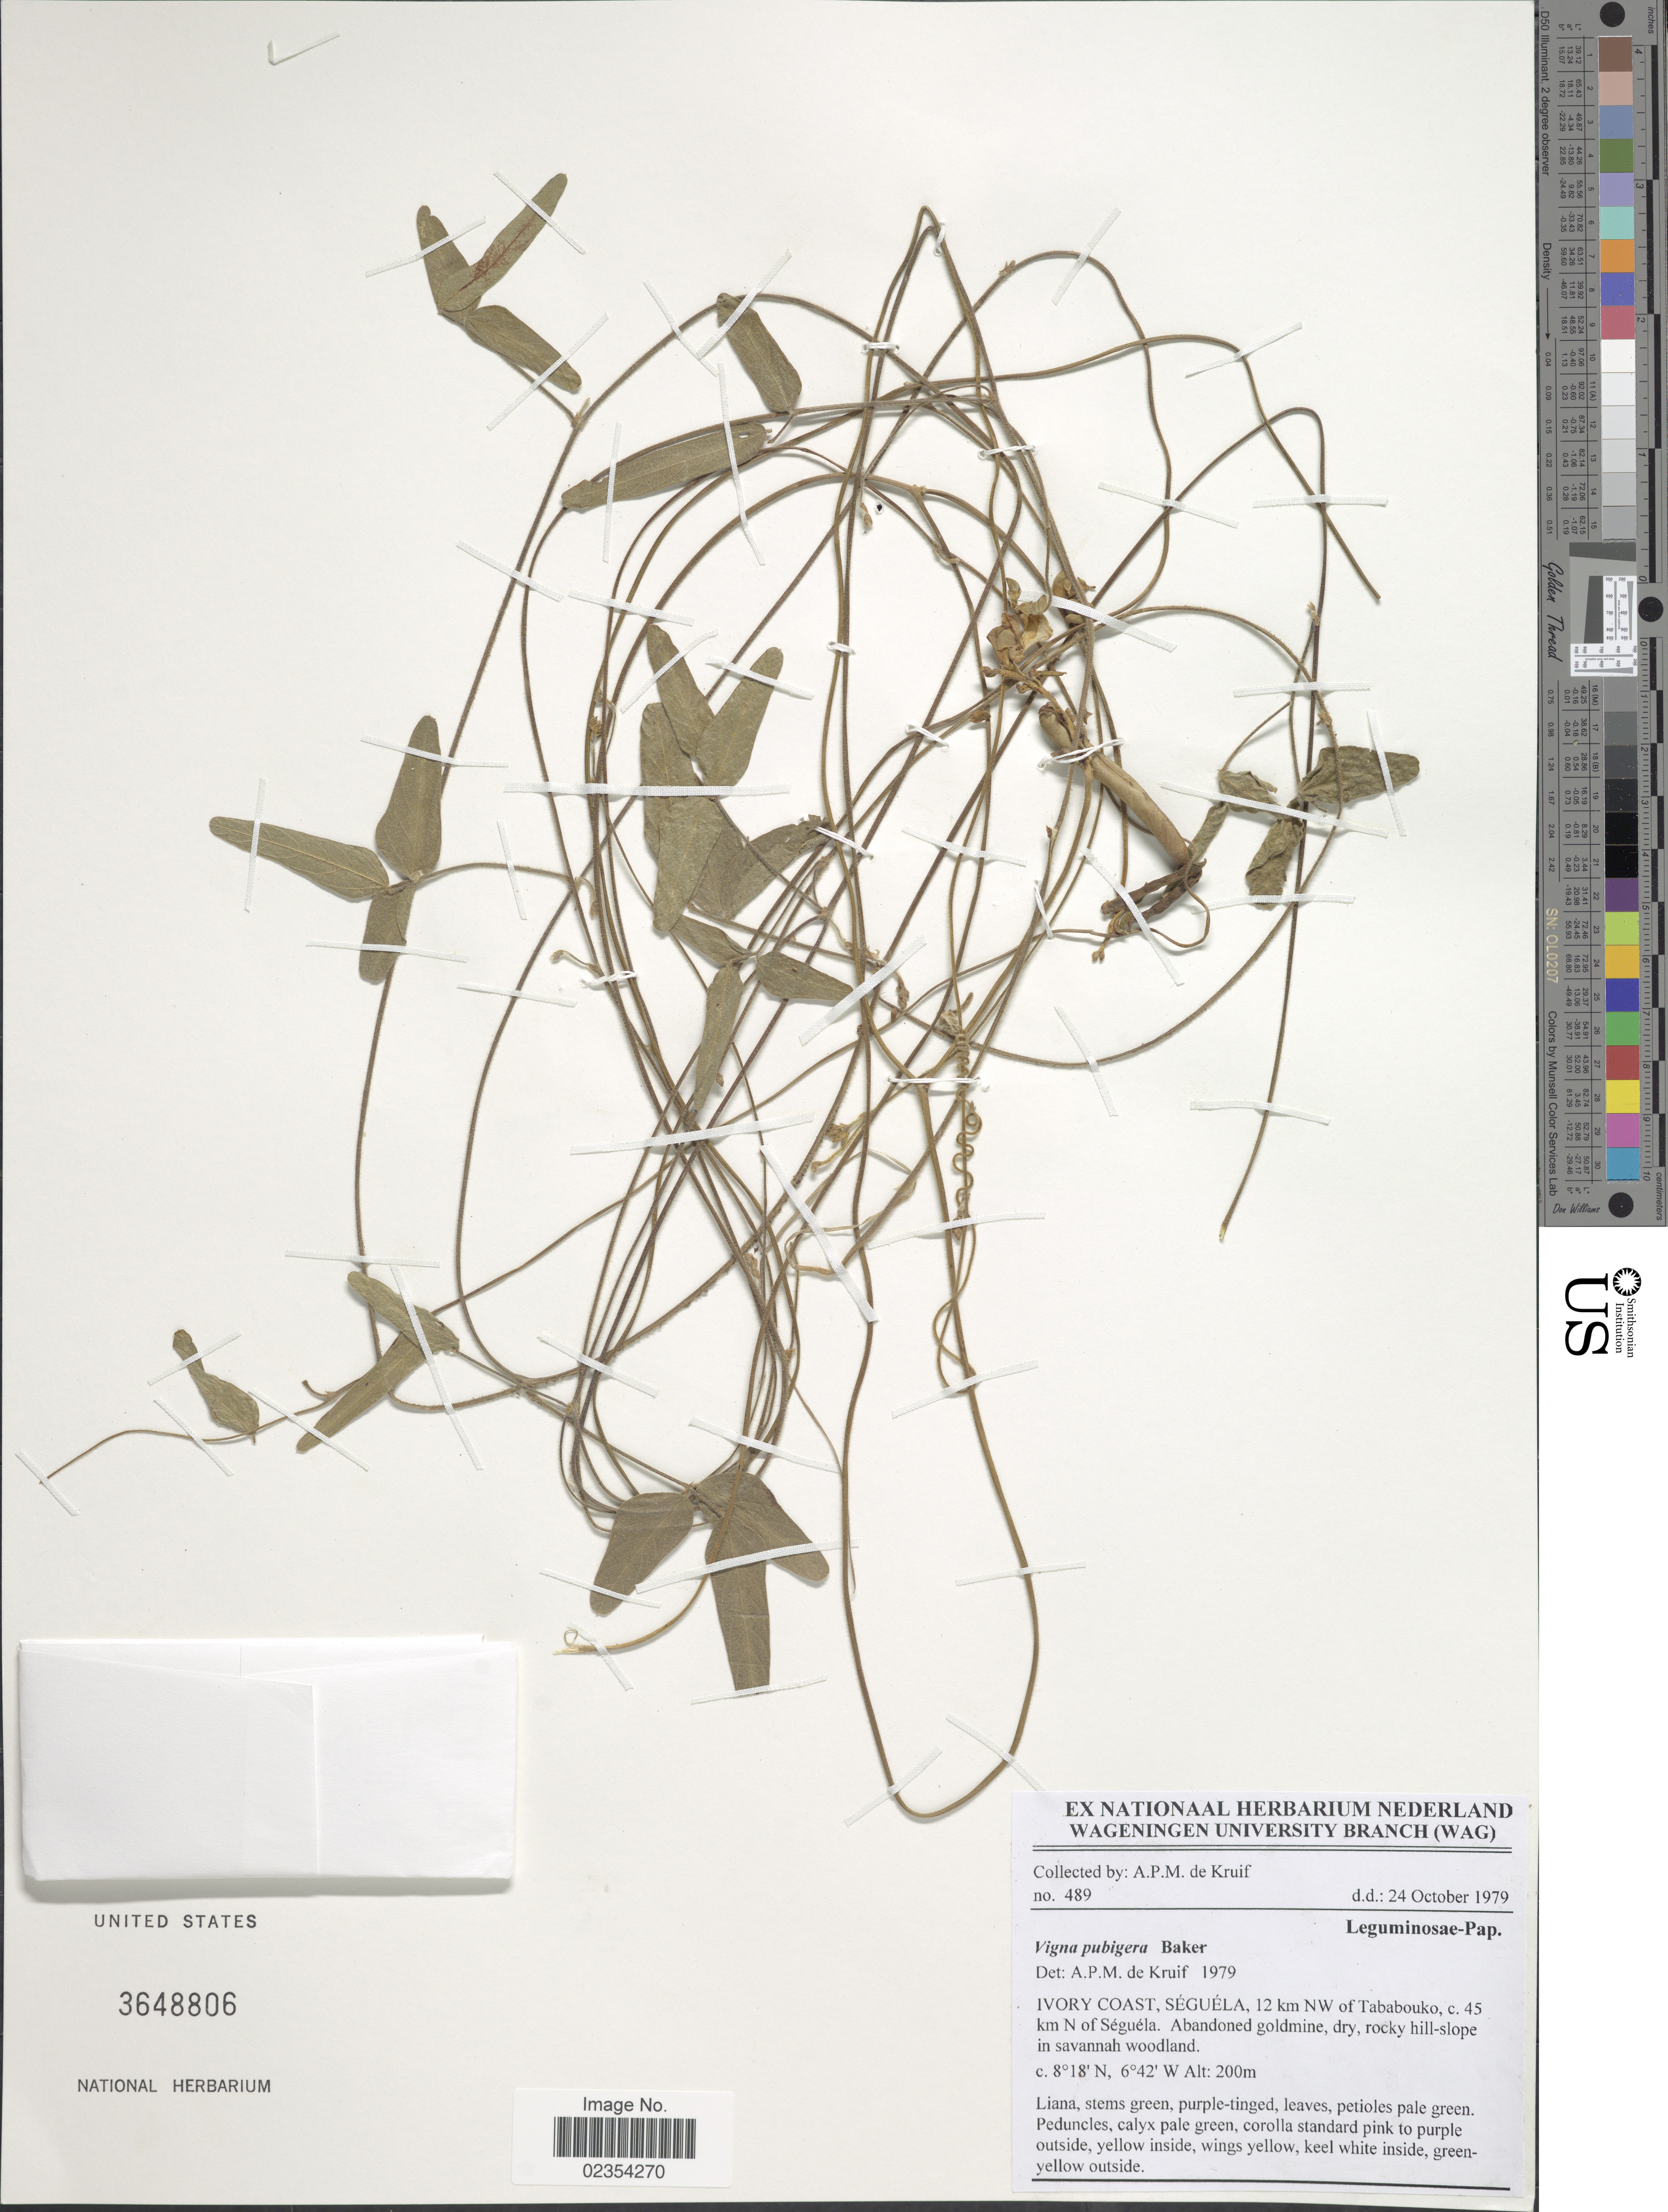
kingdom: Plantae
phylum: Tracheophyta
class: Magnoliopsida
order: Fabales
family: Fabaceae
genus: Vigna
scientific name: Vigna pubigera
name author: Baker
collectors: A. P. de Kruif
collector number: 489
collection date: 1979-10-24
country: Ivory Coast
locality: Seguela, 12 km NW of Tababouko, c. 45 km N of Seguela, abandoned goldmine, rocky hill-slope.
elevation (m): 200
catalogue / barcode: US 3648806